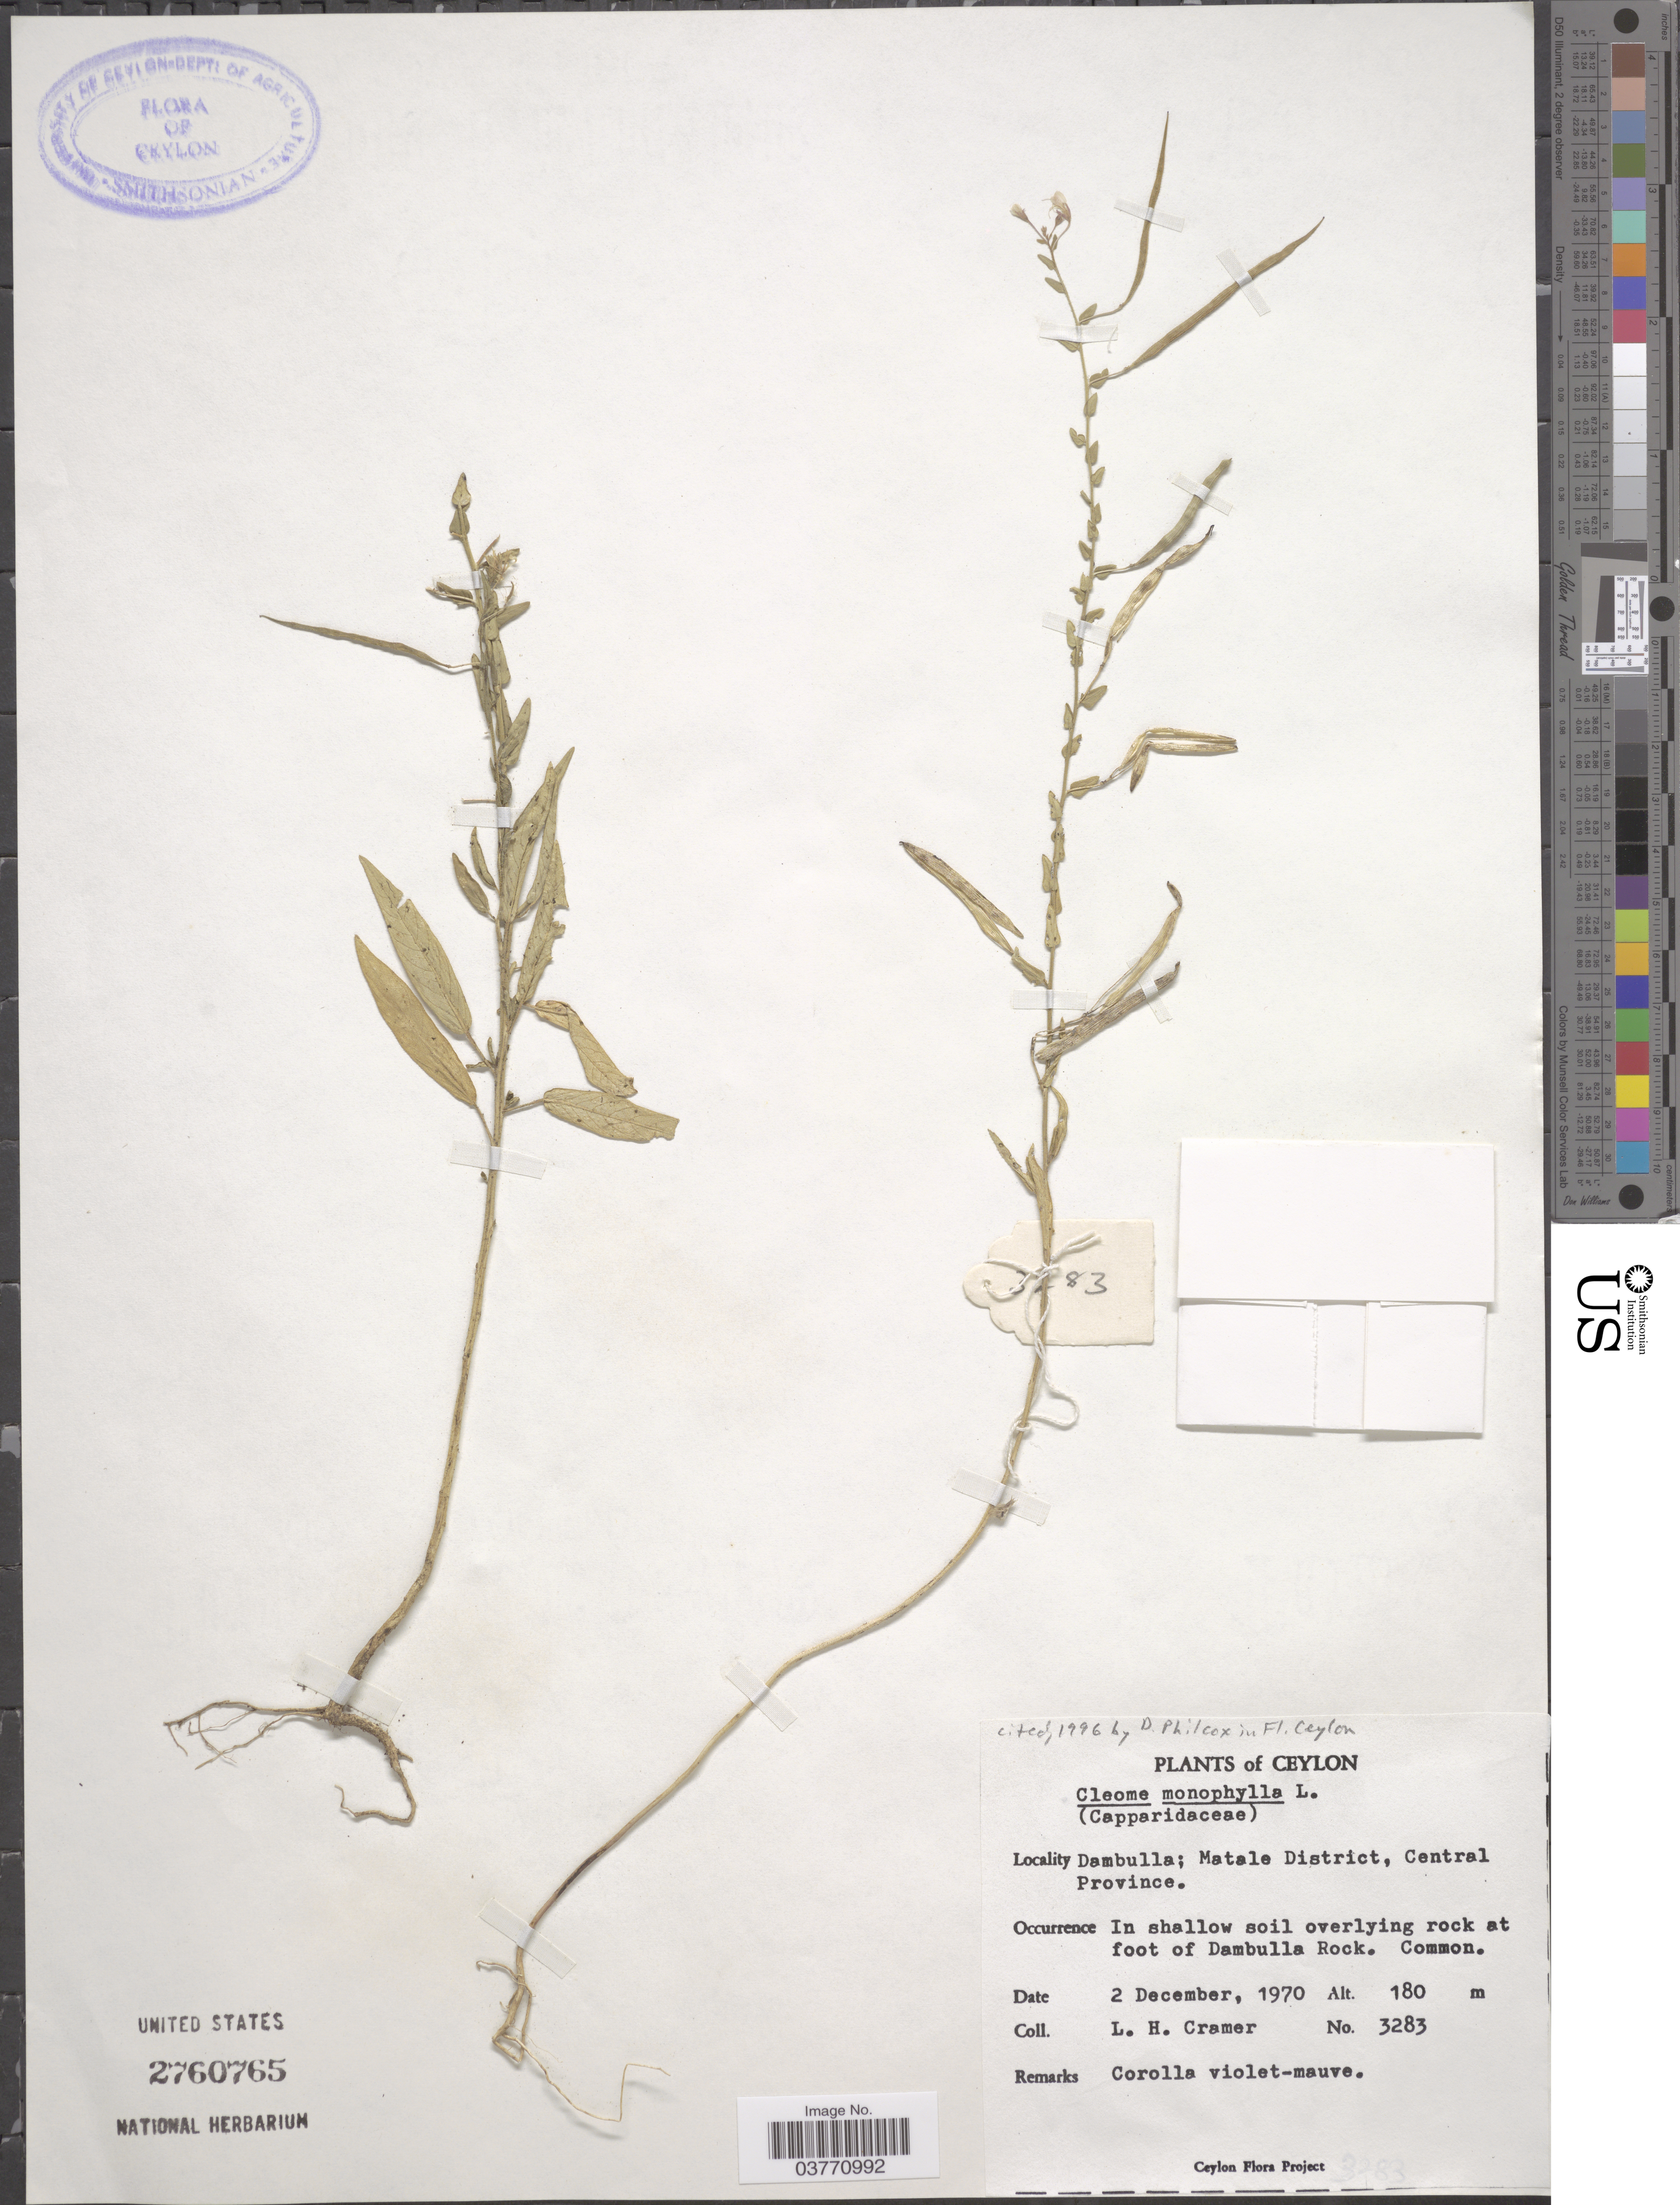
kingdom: Plantae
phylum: Tracheophyta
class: Magnoliopsida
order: Brassicales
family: Cleomaceae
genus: Sieruela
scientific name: Sieruela monophylla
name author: (L.) Roalson & J.C. Hall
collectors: L. H. Cramer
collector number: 3283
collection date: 1970-12-02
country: Sri Lanka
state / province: Central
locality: Ceylon. Dambulla; Matale District. In shallow soil overlying rock at foot of Dambulla Rock.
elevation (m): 180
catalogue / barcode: US 2760765